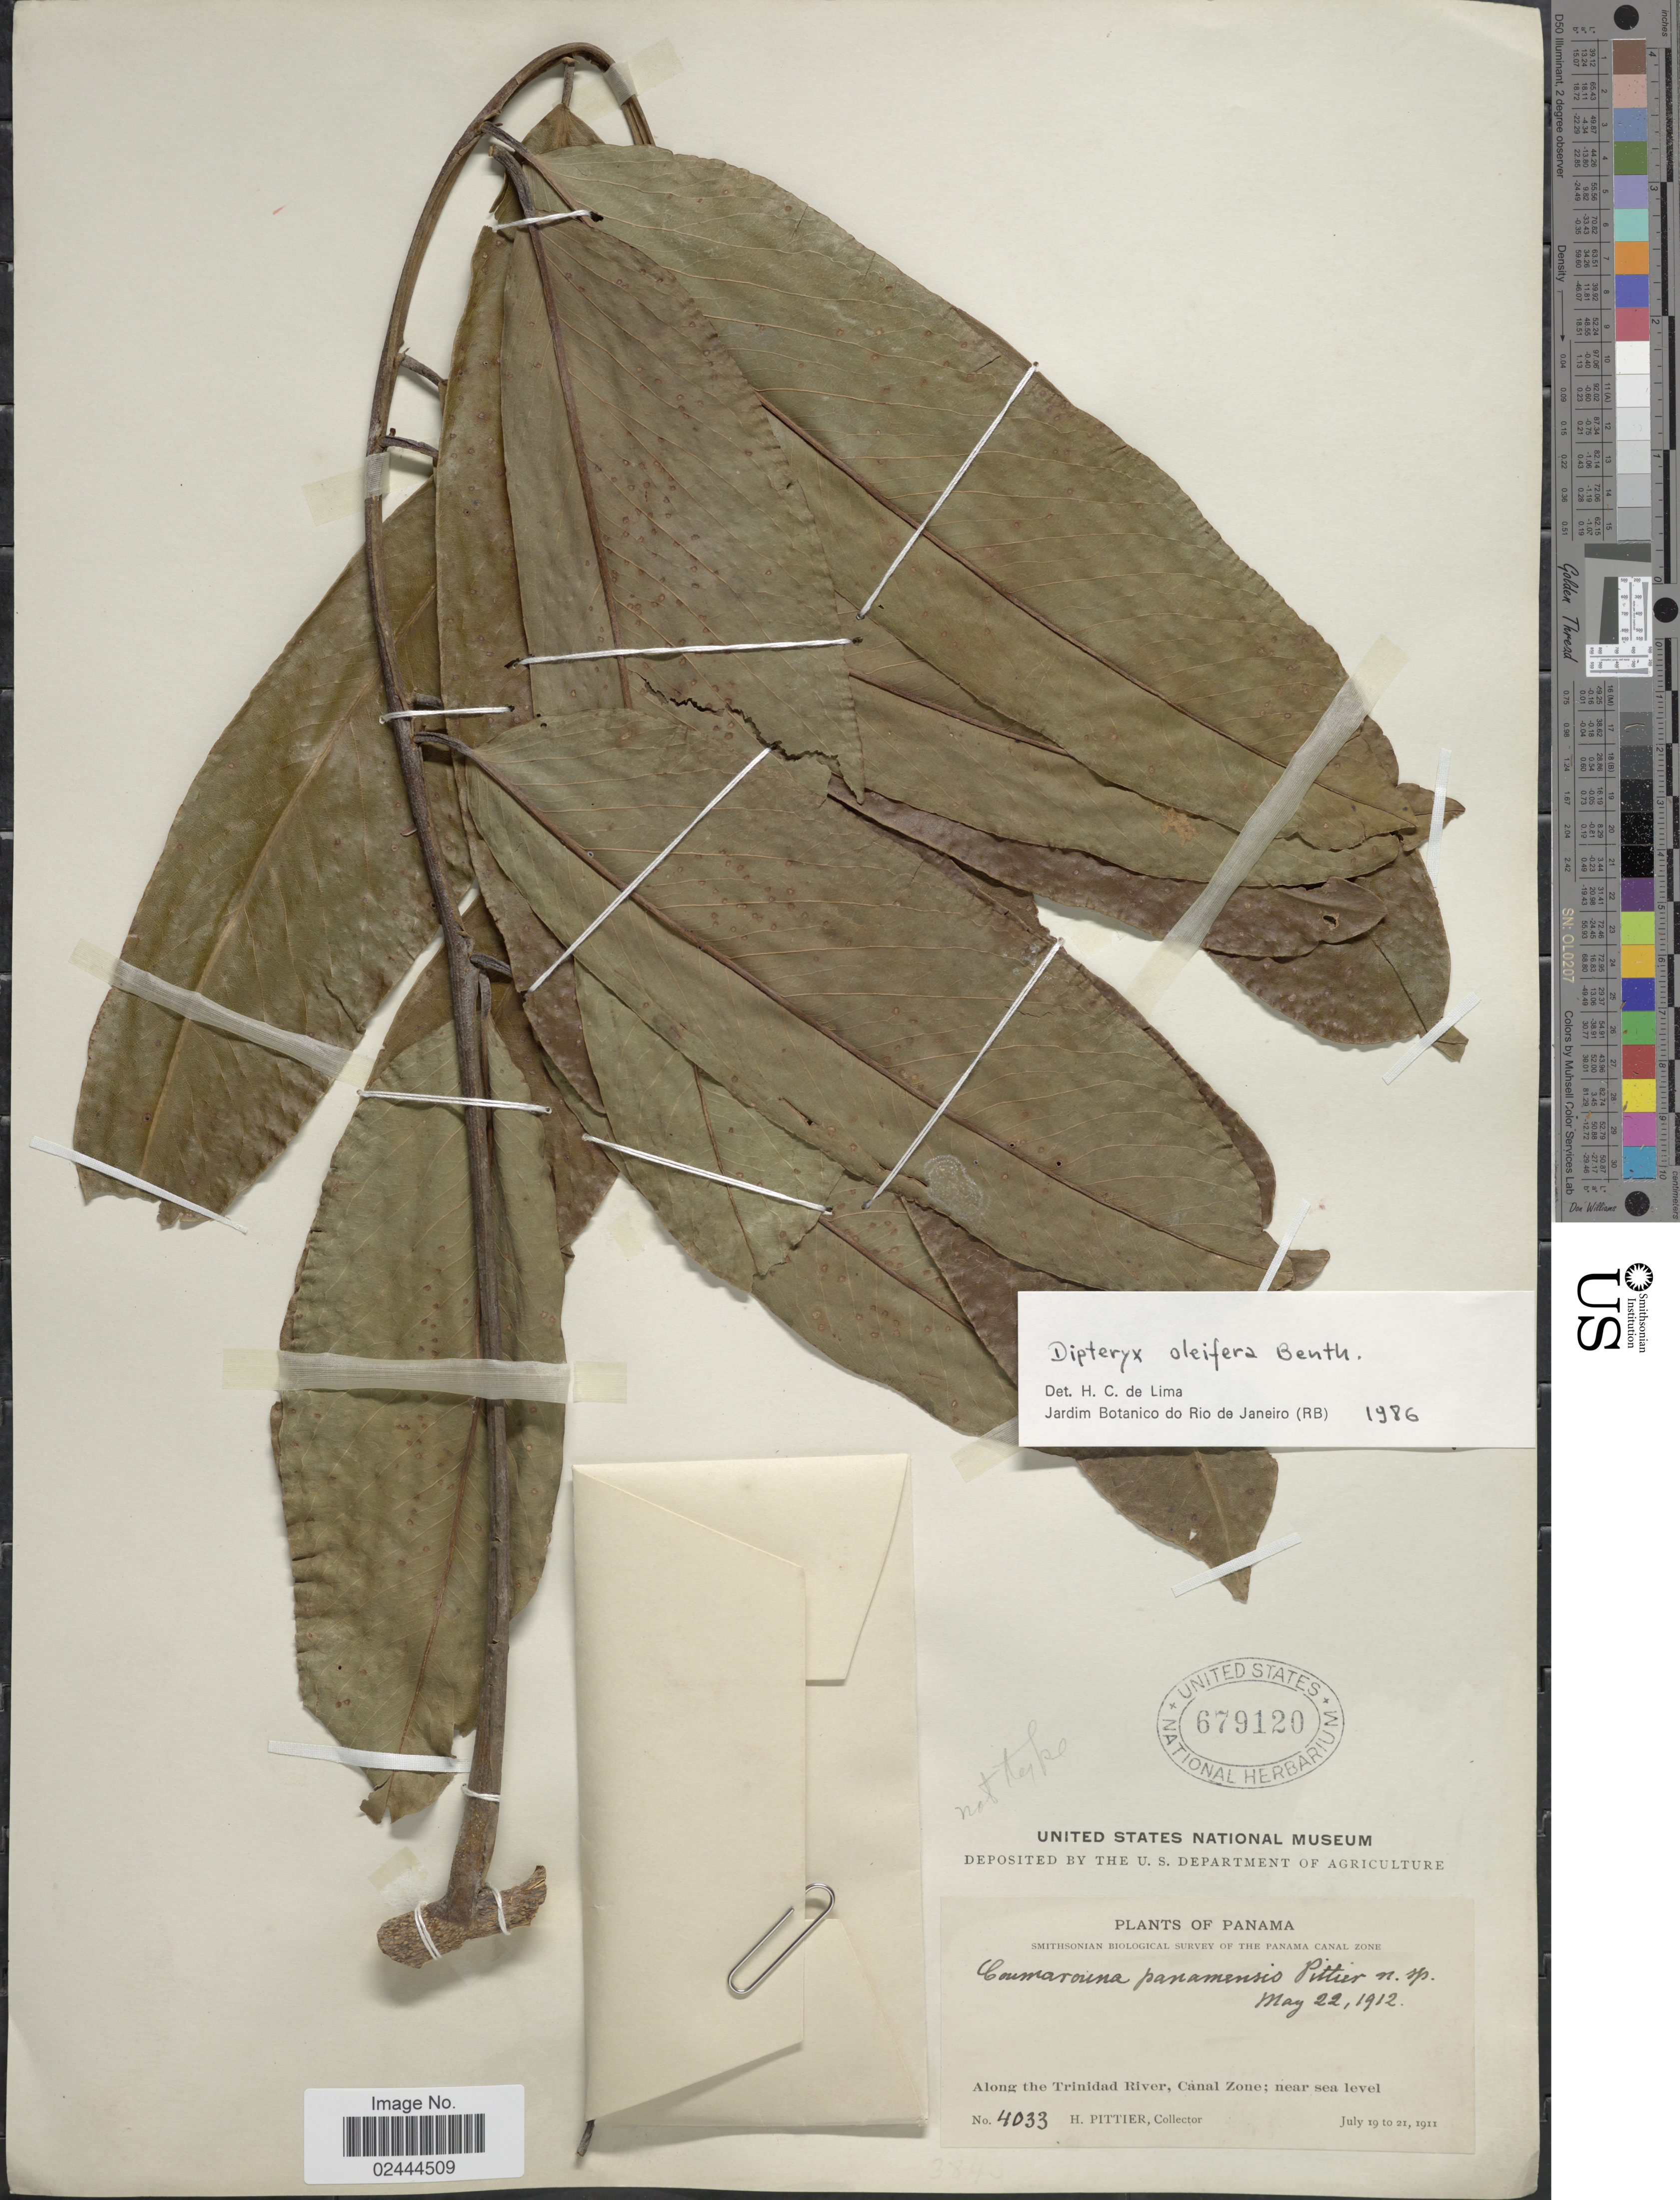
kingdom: Plantae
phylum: Tracheophyta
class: Magnoliopsida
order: Fabales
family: Fabaceae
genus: Dipteryx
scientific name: Dipteryx oleifera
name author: Benth.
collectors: H. F. Pittier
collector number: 4033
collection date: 1911-07-19/1911-07-21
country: Panama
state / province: Colón / Panamá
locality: Panama Canal Zone. Along the Trinidad River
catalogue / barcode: US 679120